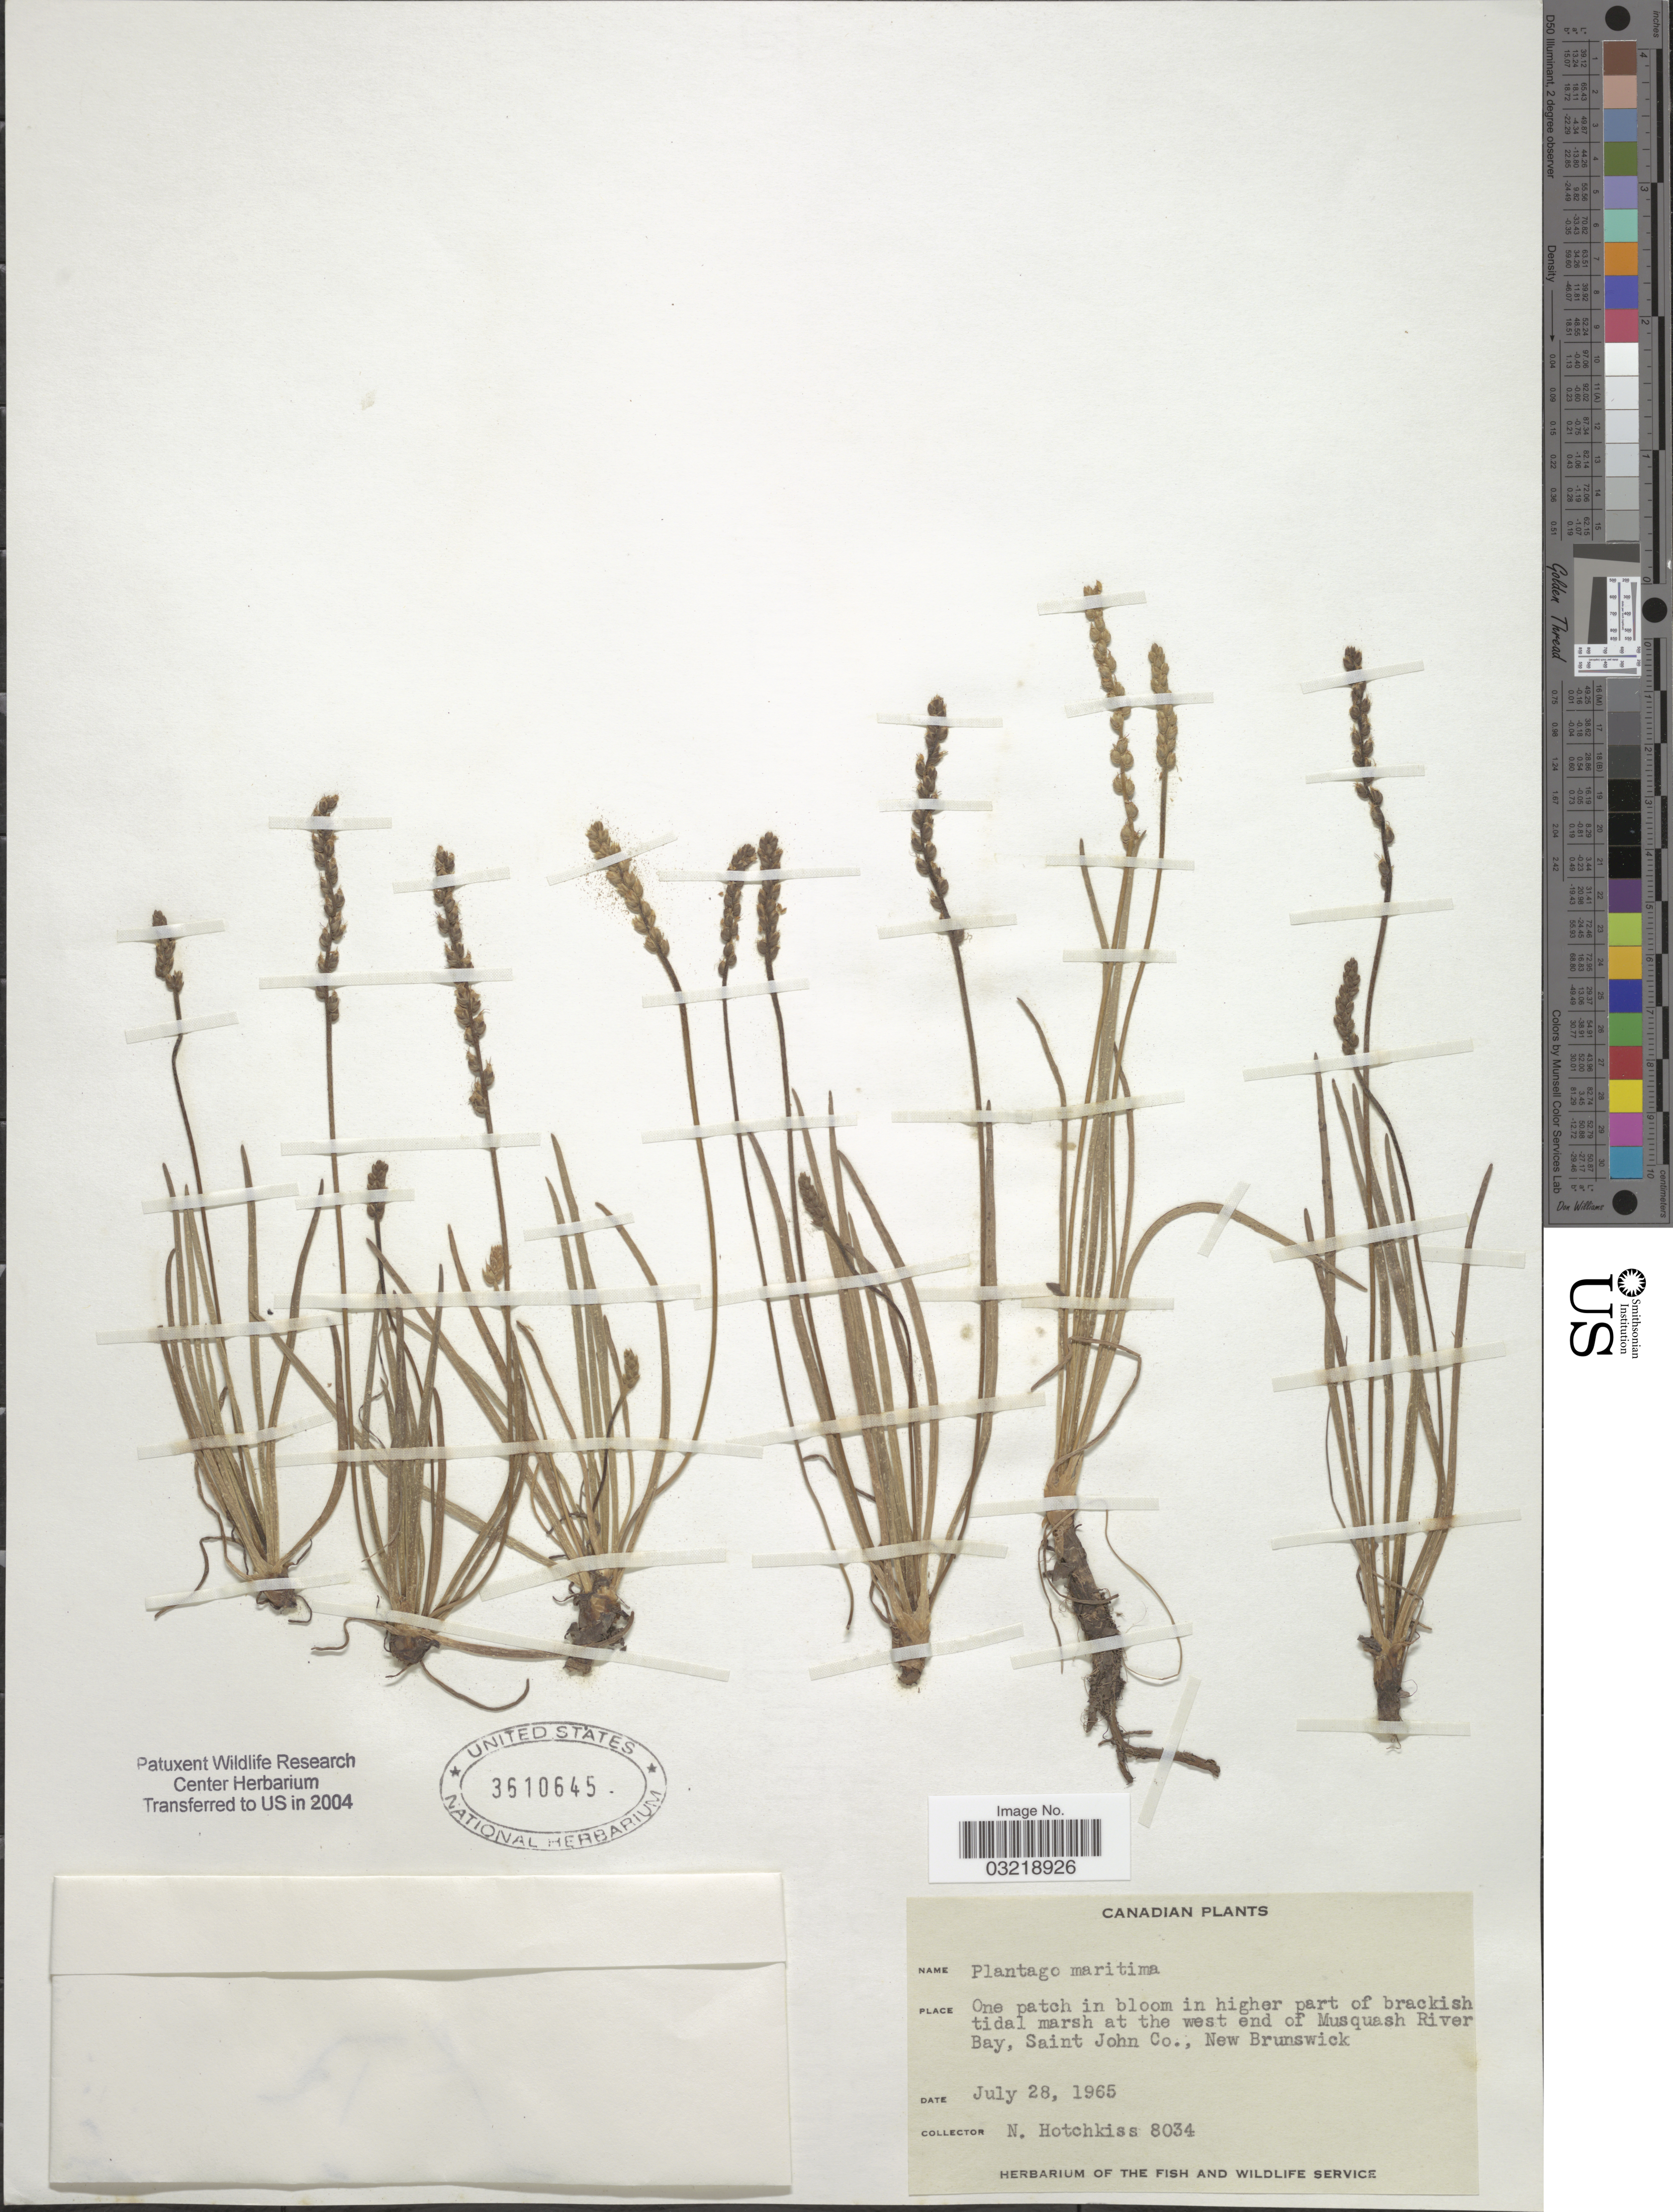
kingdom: Plantae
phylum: Tracheophyta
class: Magnoliopsida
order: Lamiales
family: Plantaginaceae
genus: Plantago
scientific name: Plantago maritima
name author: L.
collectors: N. Hotchkiss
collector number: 8034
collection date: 1965-07-28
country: Canada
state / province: New Brunswick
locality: One patch in bloom in hgher part of brackish tidal marsh at the west end of Musquash River Bay, Saint John Co.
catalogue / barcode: US 3610645